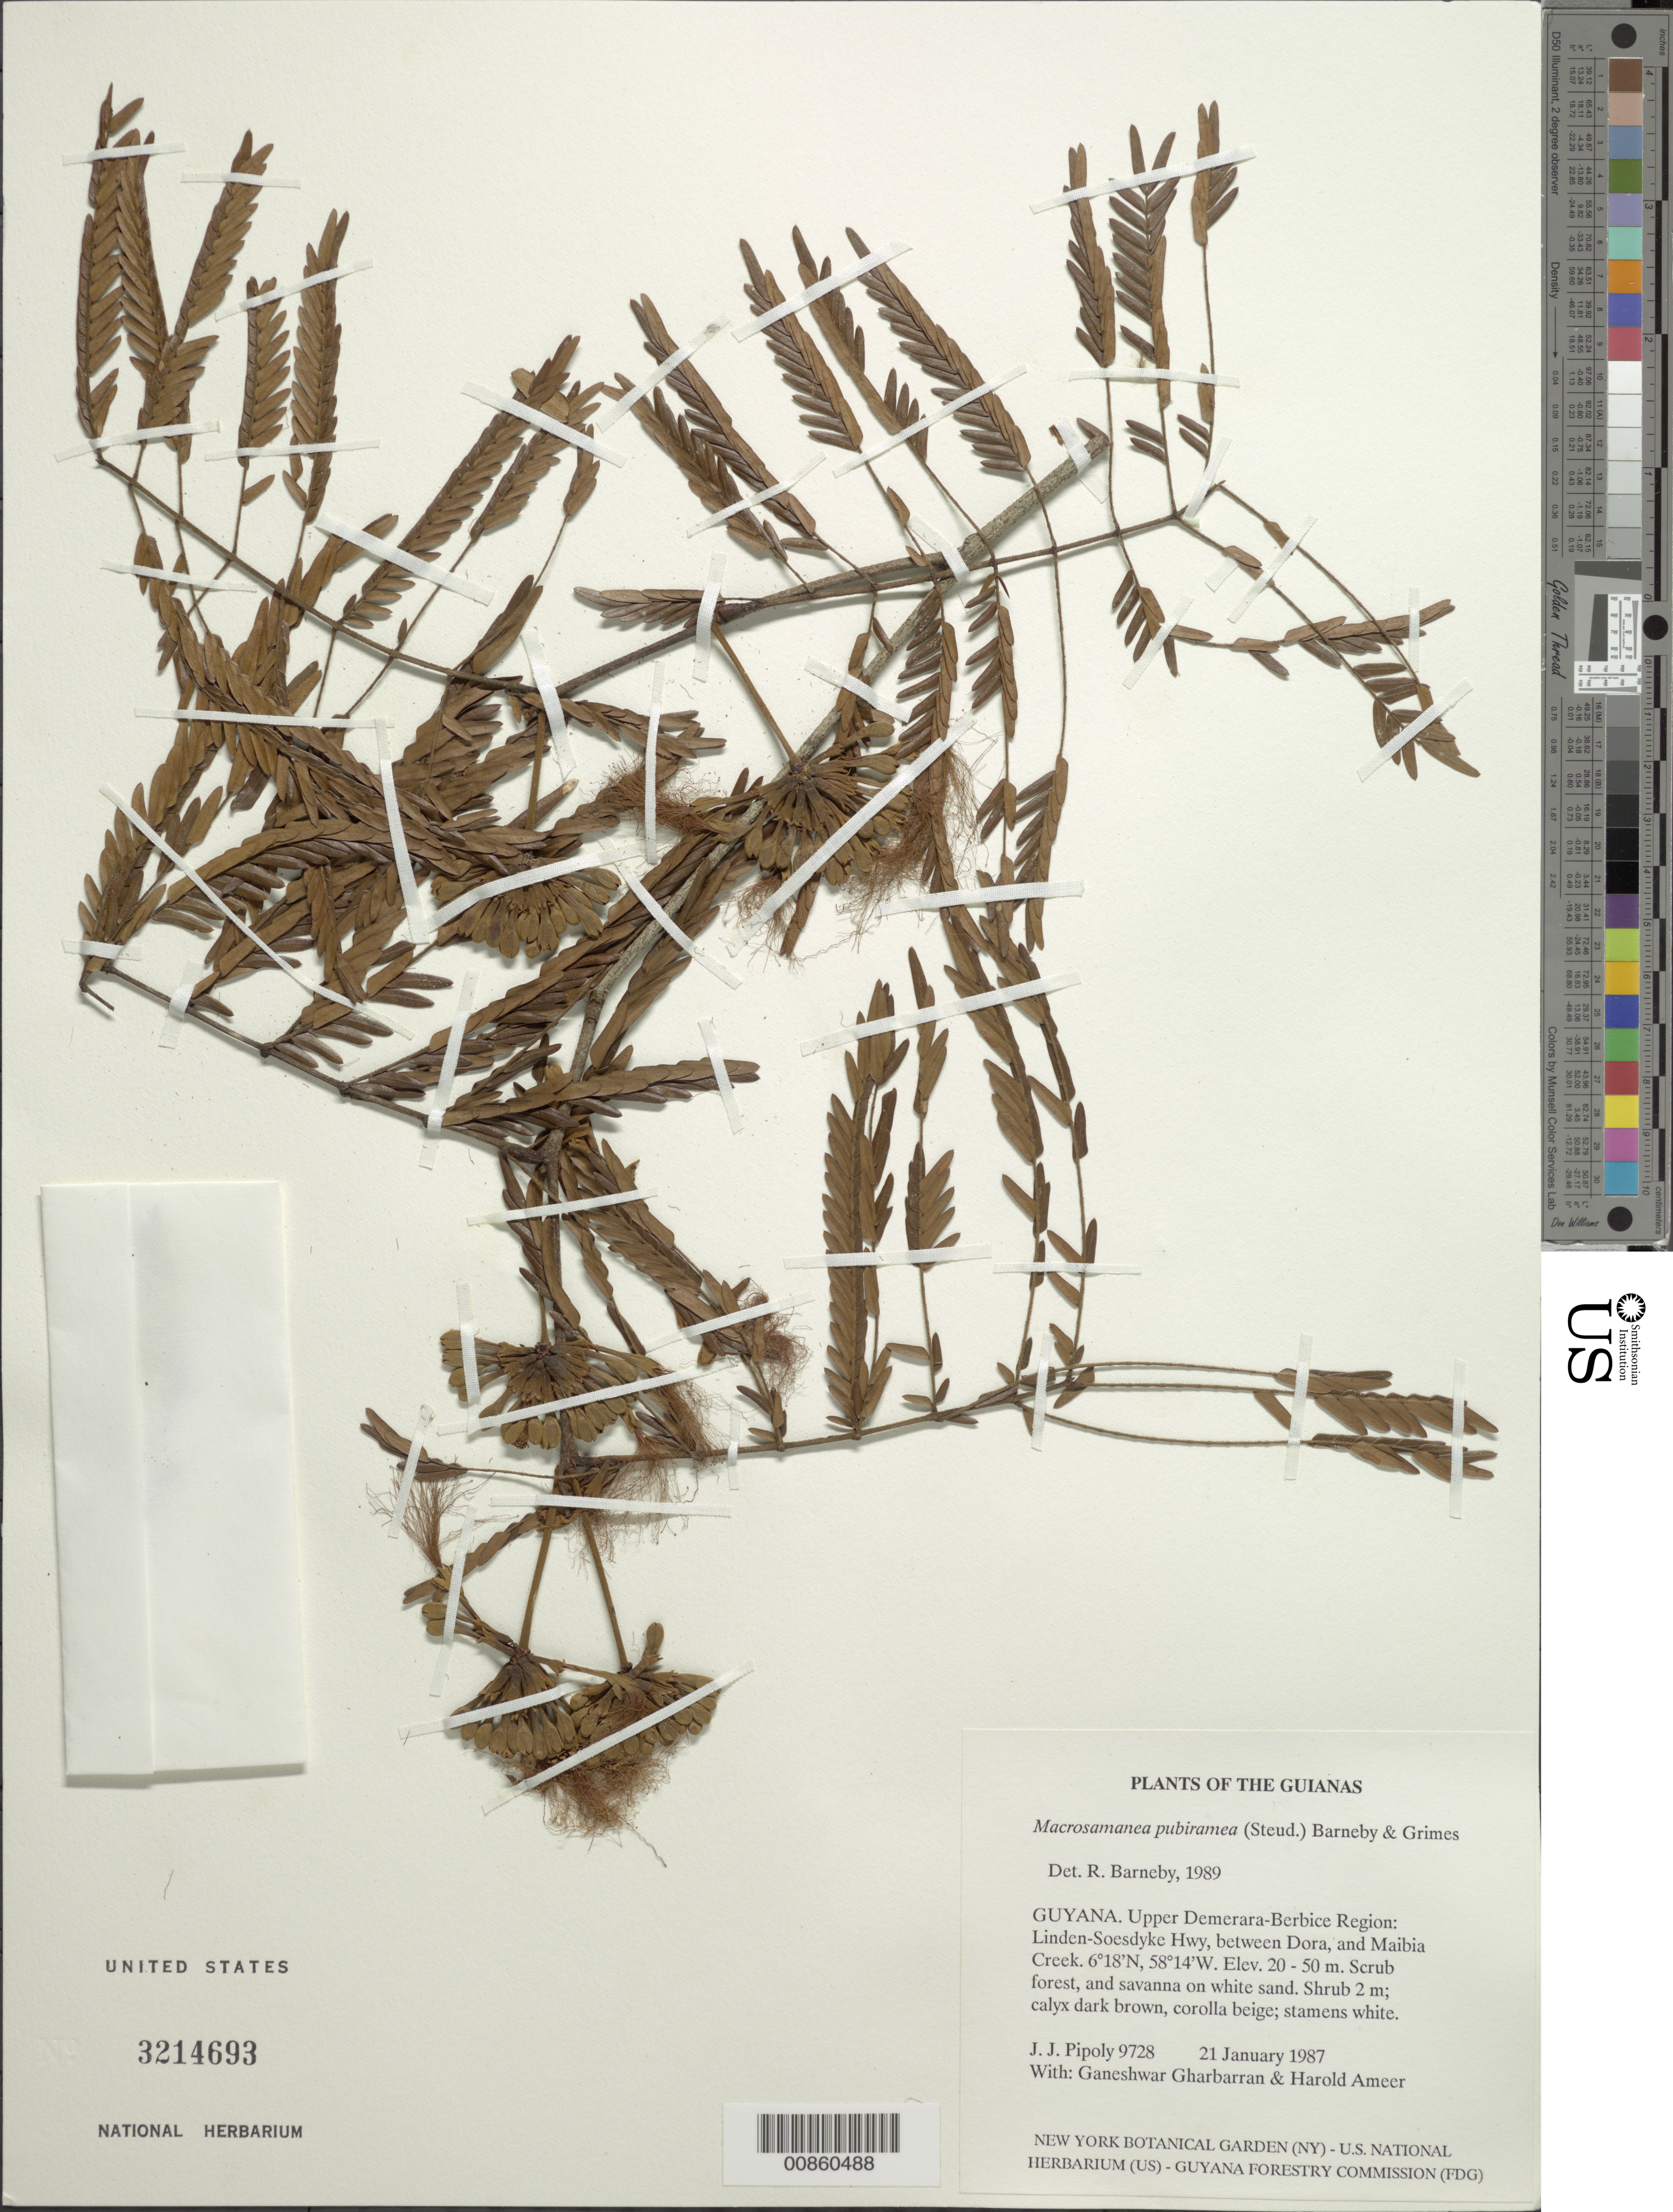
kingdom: Plantae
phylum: Tracheophyta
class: Magnoliopsida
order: Fabales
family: Fabaceae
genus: Macrosamanea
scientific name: Macrosamanea pubiramea var. pubiramea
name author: (Steud.) Barneby & J.W. Grimes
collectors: J. J. Pipoly, G. Gharbarran & H. Ameer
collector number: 9728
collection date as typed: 21 January 1987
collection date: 1987-01-21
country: Guyana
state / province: U. Demerara-Berbice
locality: Linden-Soesdyke Hwy, between Dora and Maibia Creek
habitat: Scrub forest and savanna on white sand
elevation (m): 20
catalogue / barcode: US 3214693